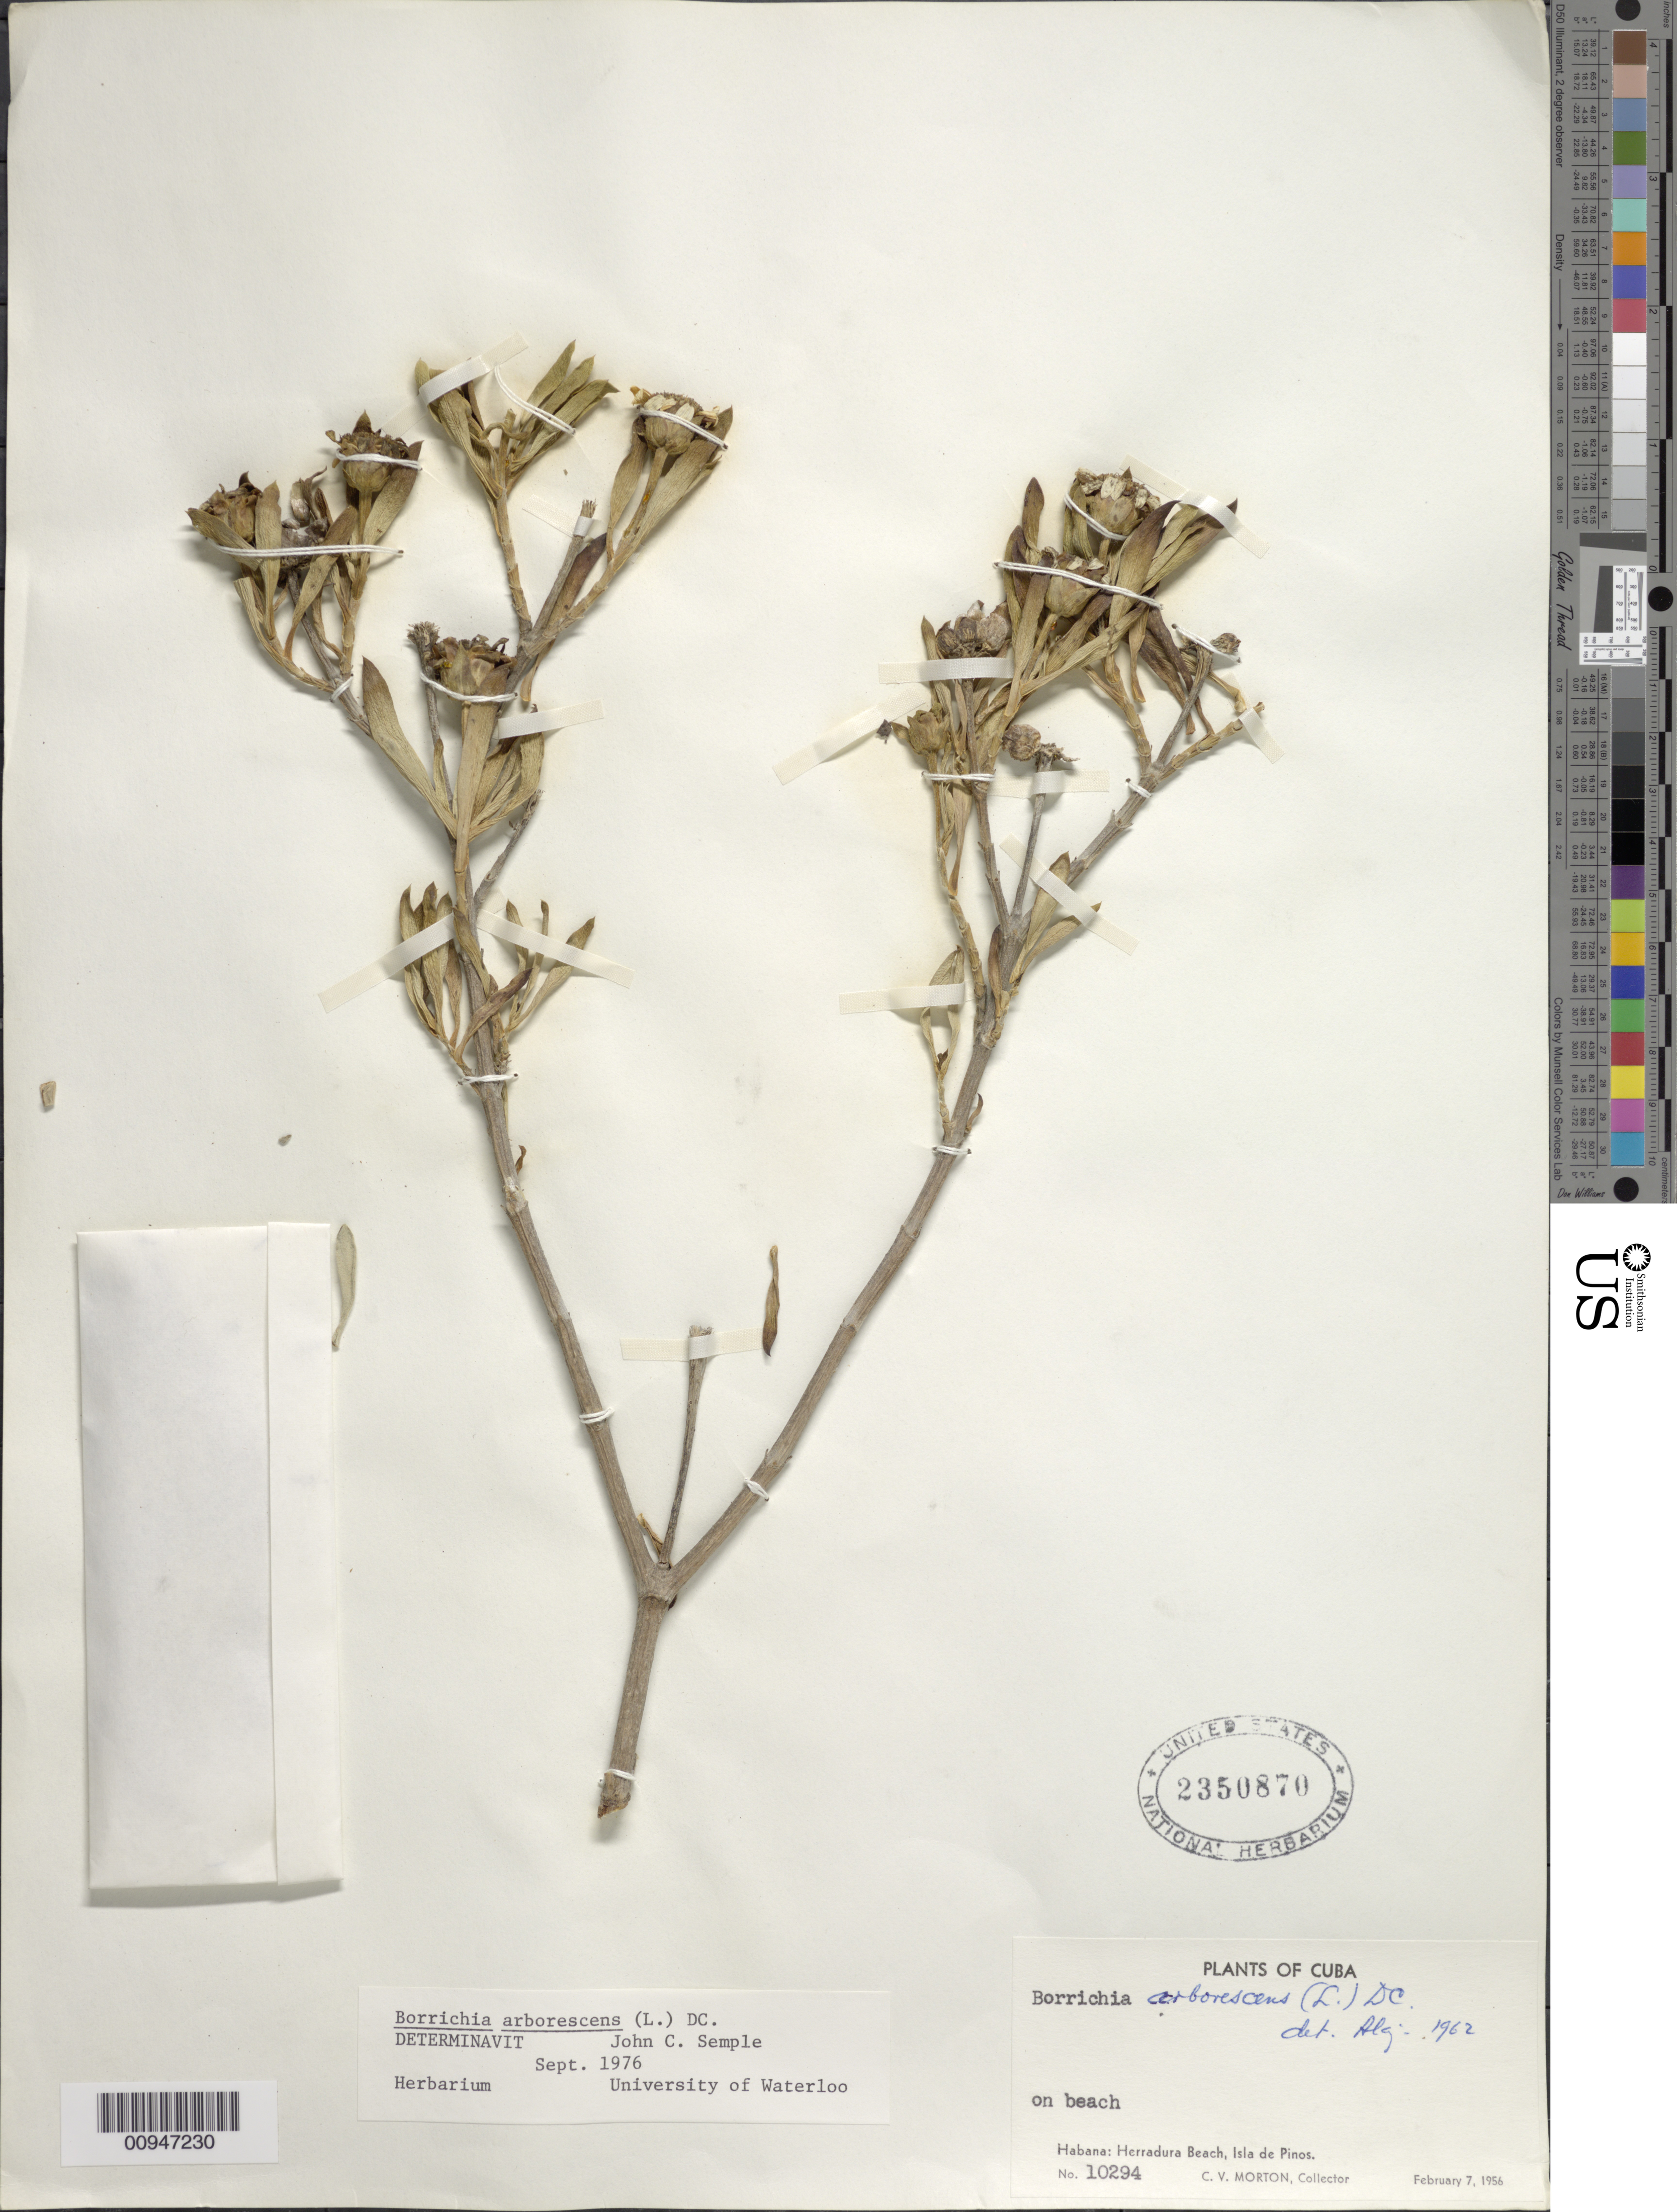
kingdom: Plantae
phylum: Tracheophyta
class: Magnoliopsida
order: Asterales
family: Asteraceae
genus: Borrichia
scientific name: Borrichia arborescens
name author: (L.) DC.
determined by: Semple, J. C.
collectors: C. V. Morton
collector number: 10294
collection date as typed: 07 Feb 1956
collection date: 1956-02-07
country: Cuba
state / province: La Habana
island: Cuba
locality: Habana, Herradura Beach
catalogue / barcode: US 2350870